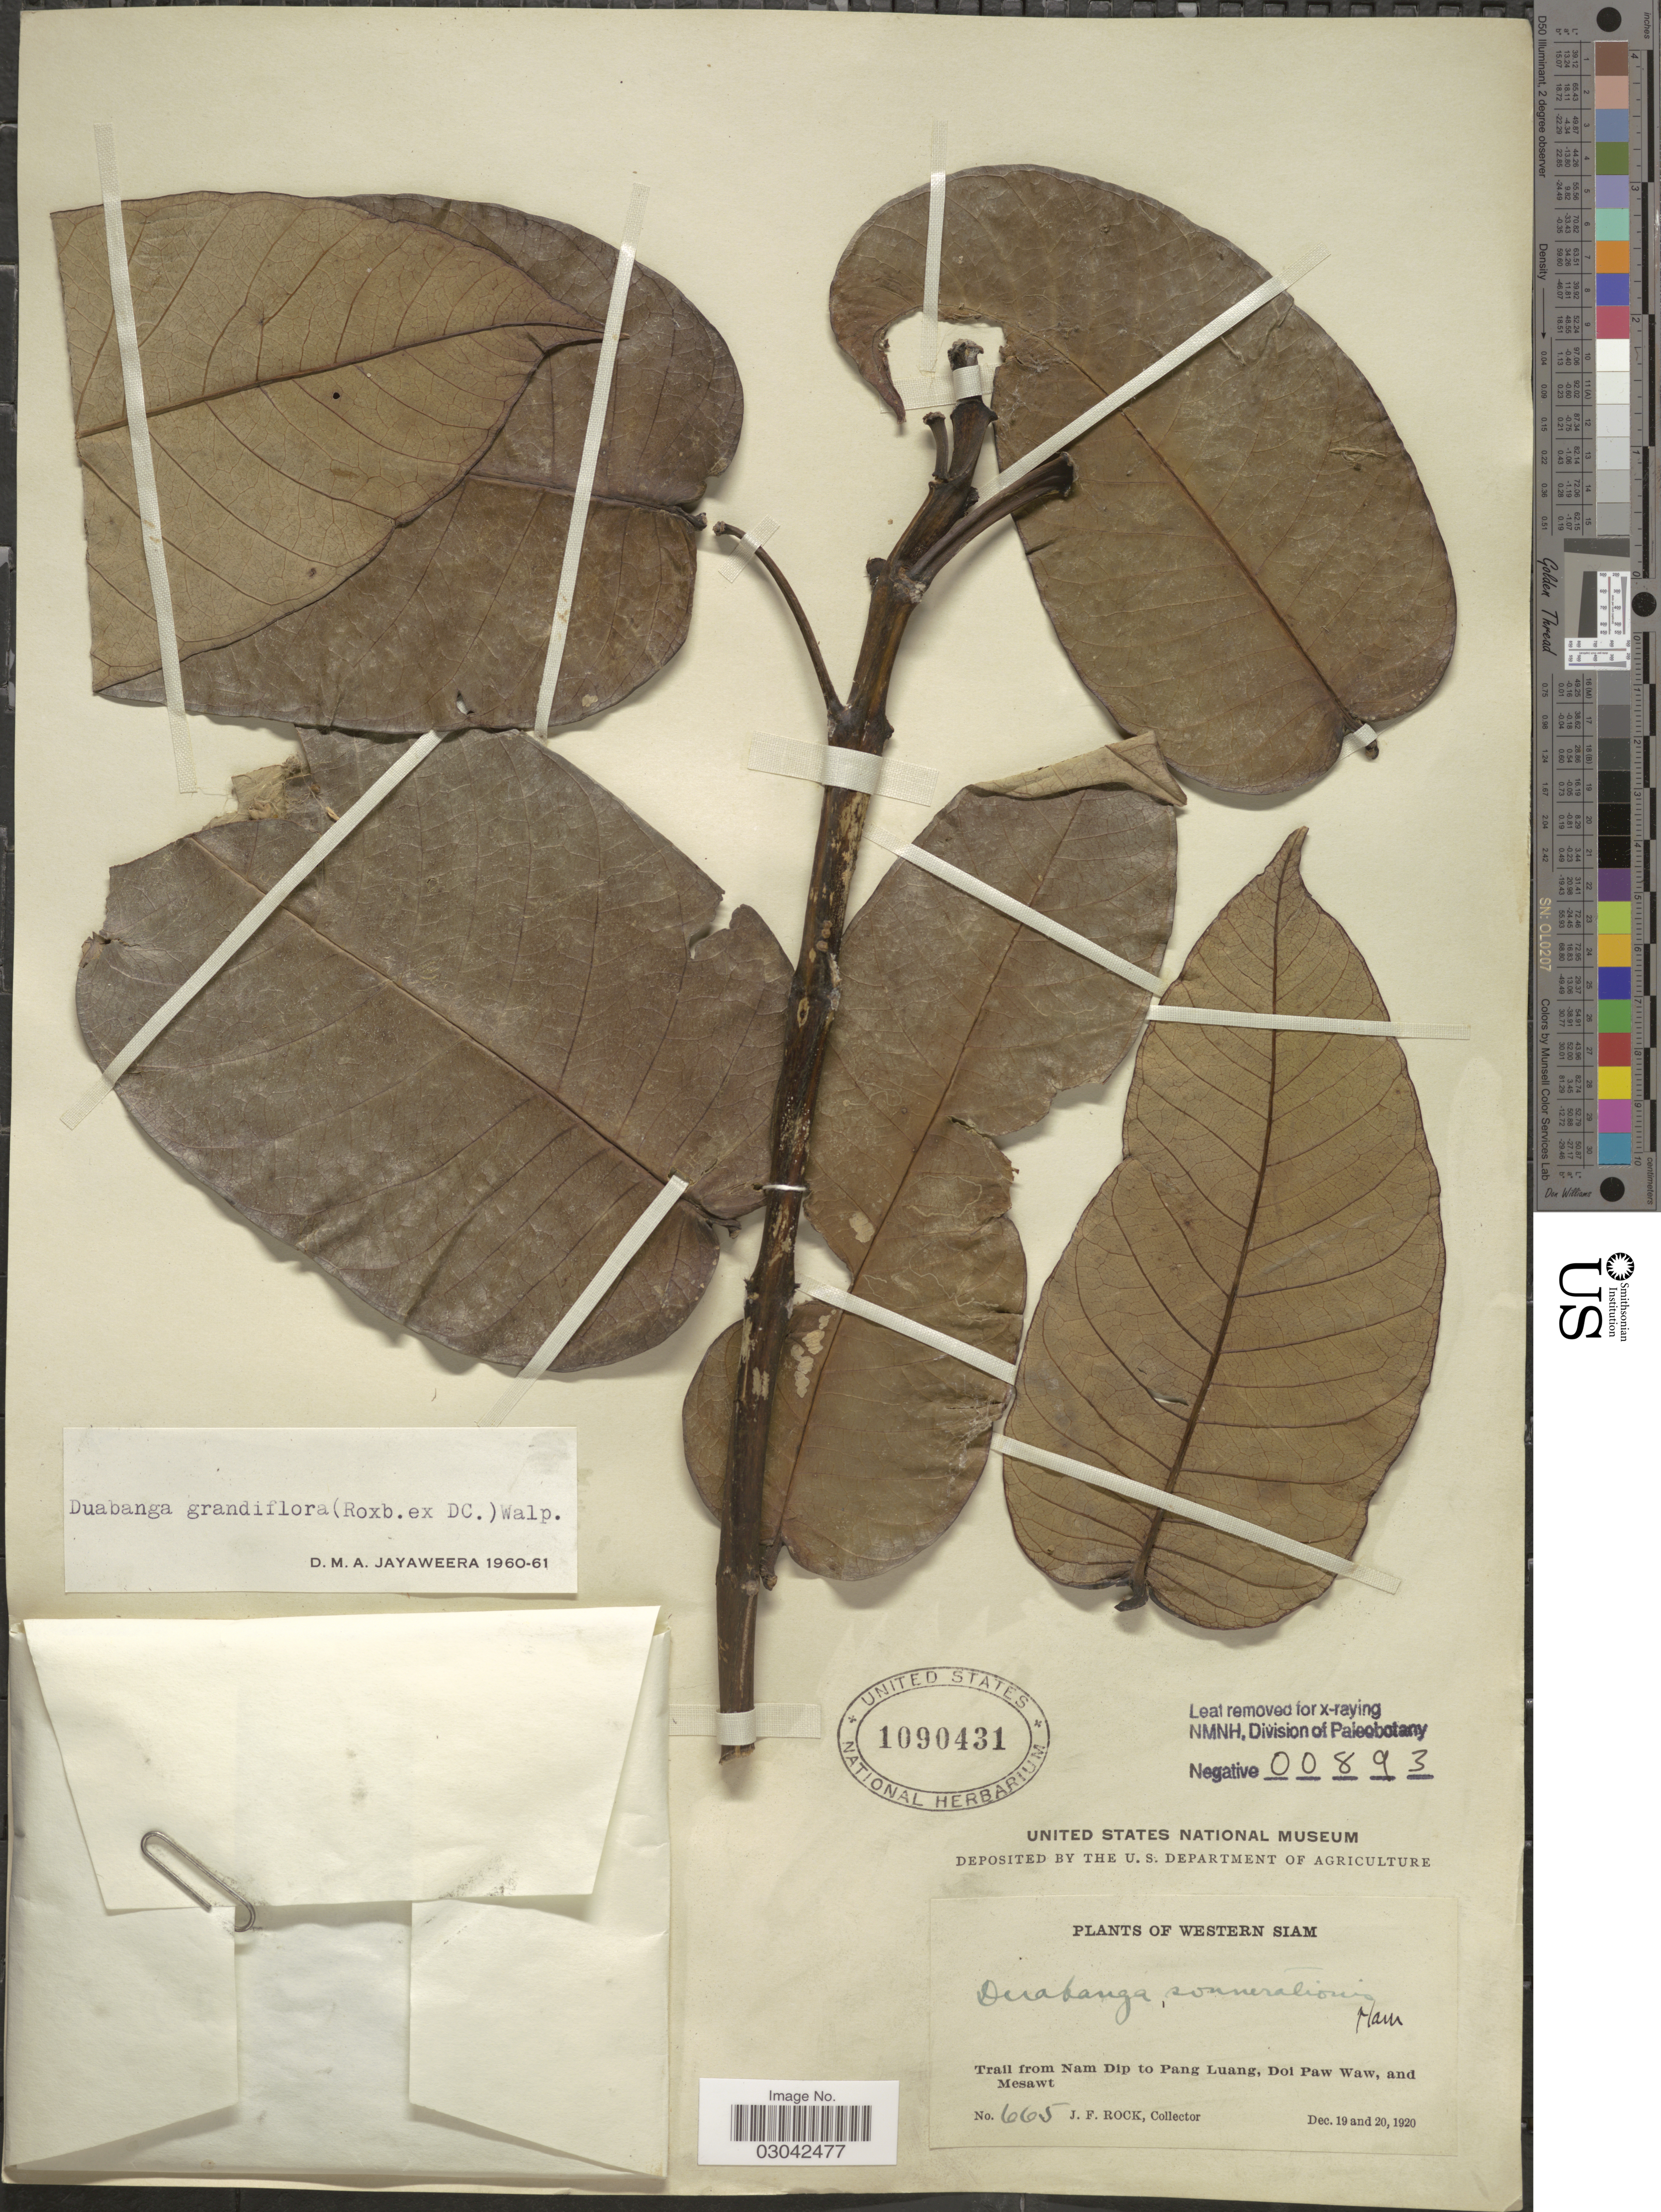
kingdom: Plantae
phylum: Tracheophyta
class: Magnoliopsida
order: Myrtales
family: Lythraceae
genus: Duabanga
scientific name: Duabanga grandiflora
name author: (Roxb. ex DC.) Walp.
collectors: J. Rock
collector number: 665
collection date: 1920-12-19/1920-12-20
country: Thailand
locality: Western Siam. Trail from Nam Dip to Pang Luang, Doi Paw Waw, and Mesawt.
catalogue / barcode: US 1090431